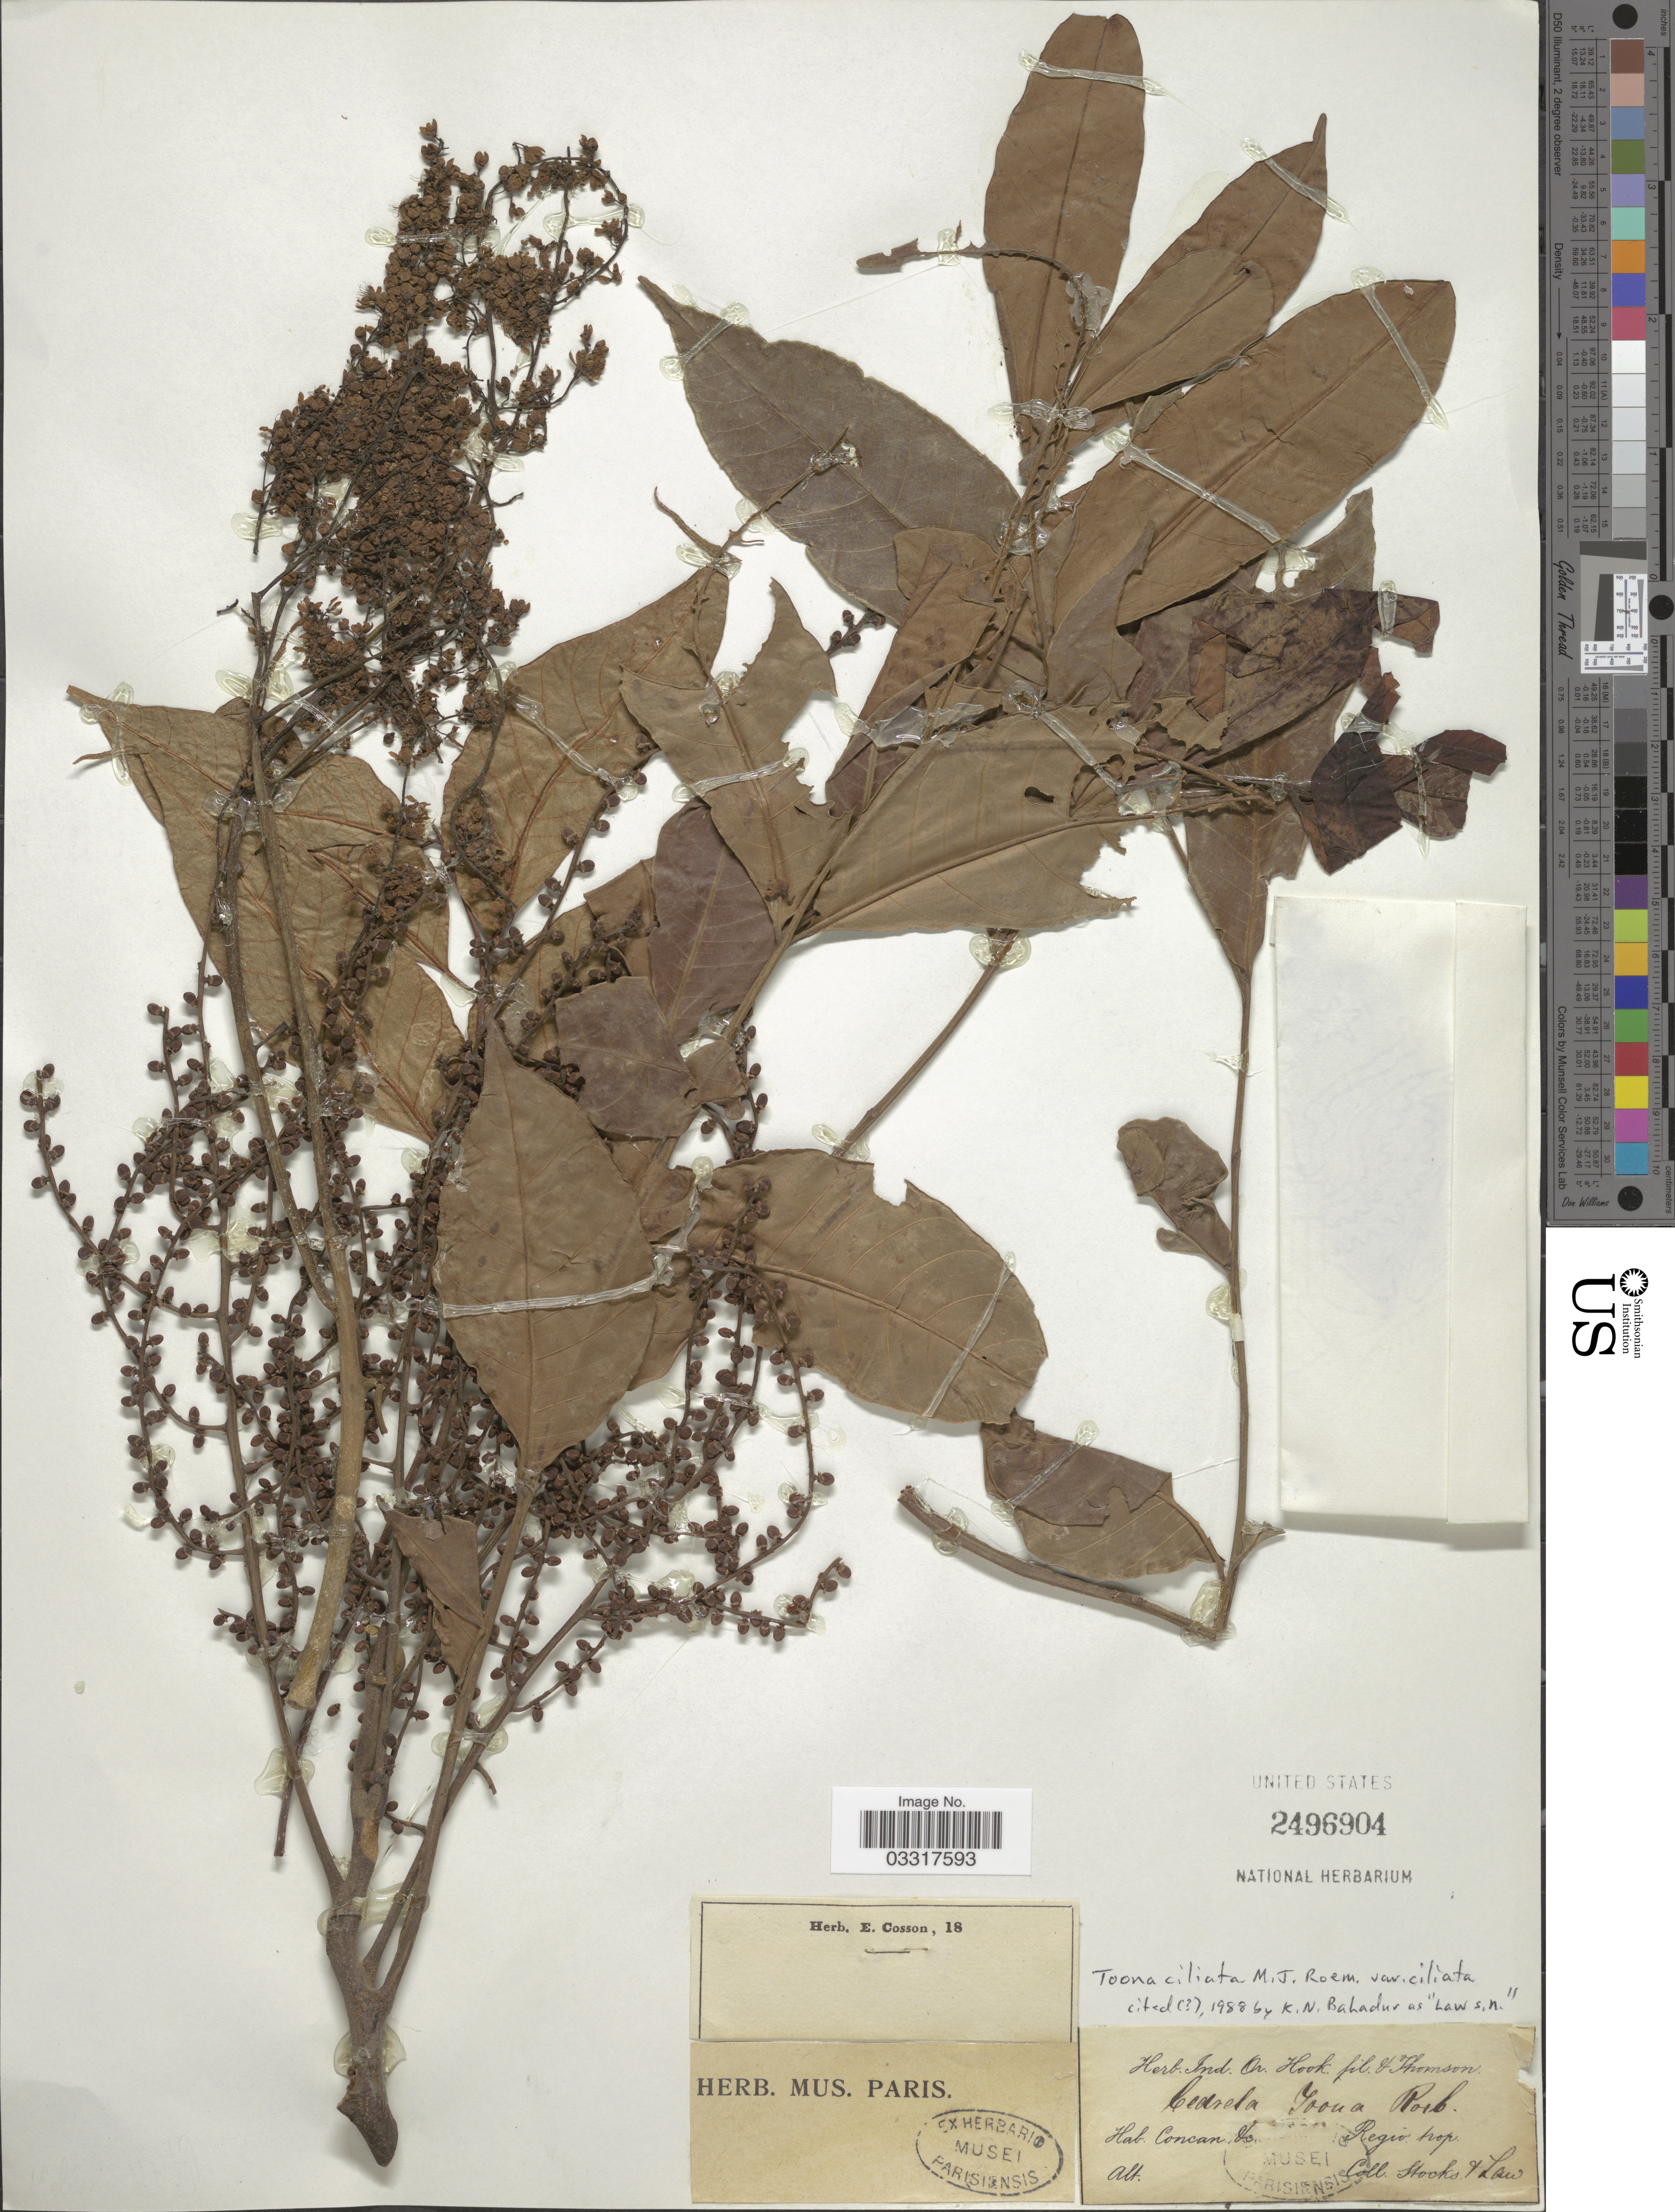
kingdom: Plantae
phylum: Tracheophyta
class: Magnoliopsida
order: Sapindales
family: Meliaceae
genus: Toona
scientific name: Toona ciliata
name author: M. Roem.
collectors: Stocks, -- & -. Law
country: India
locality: Concan &c, Regio trop.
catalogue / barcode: US 2496904